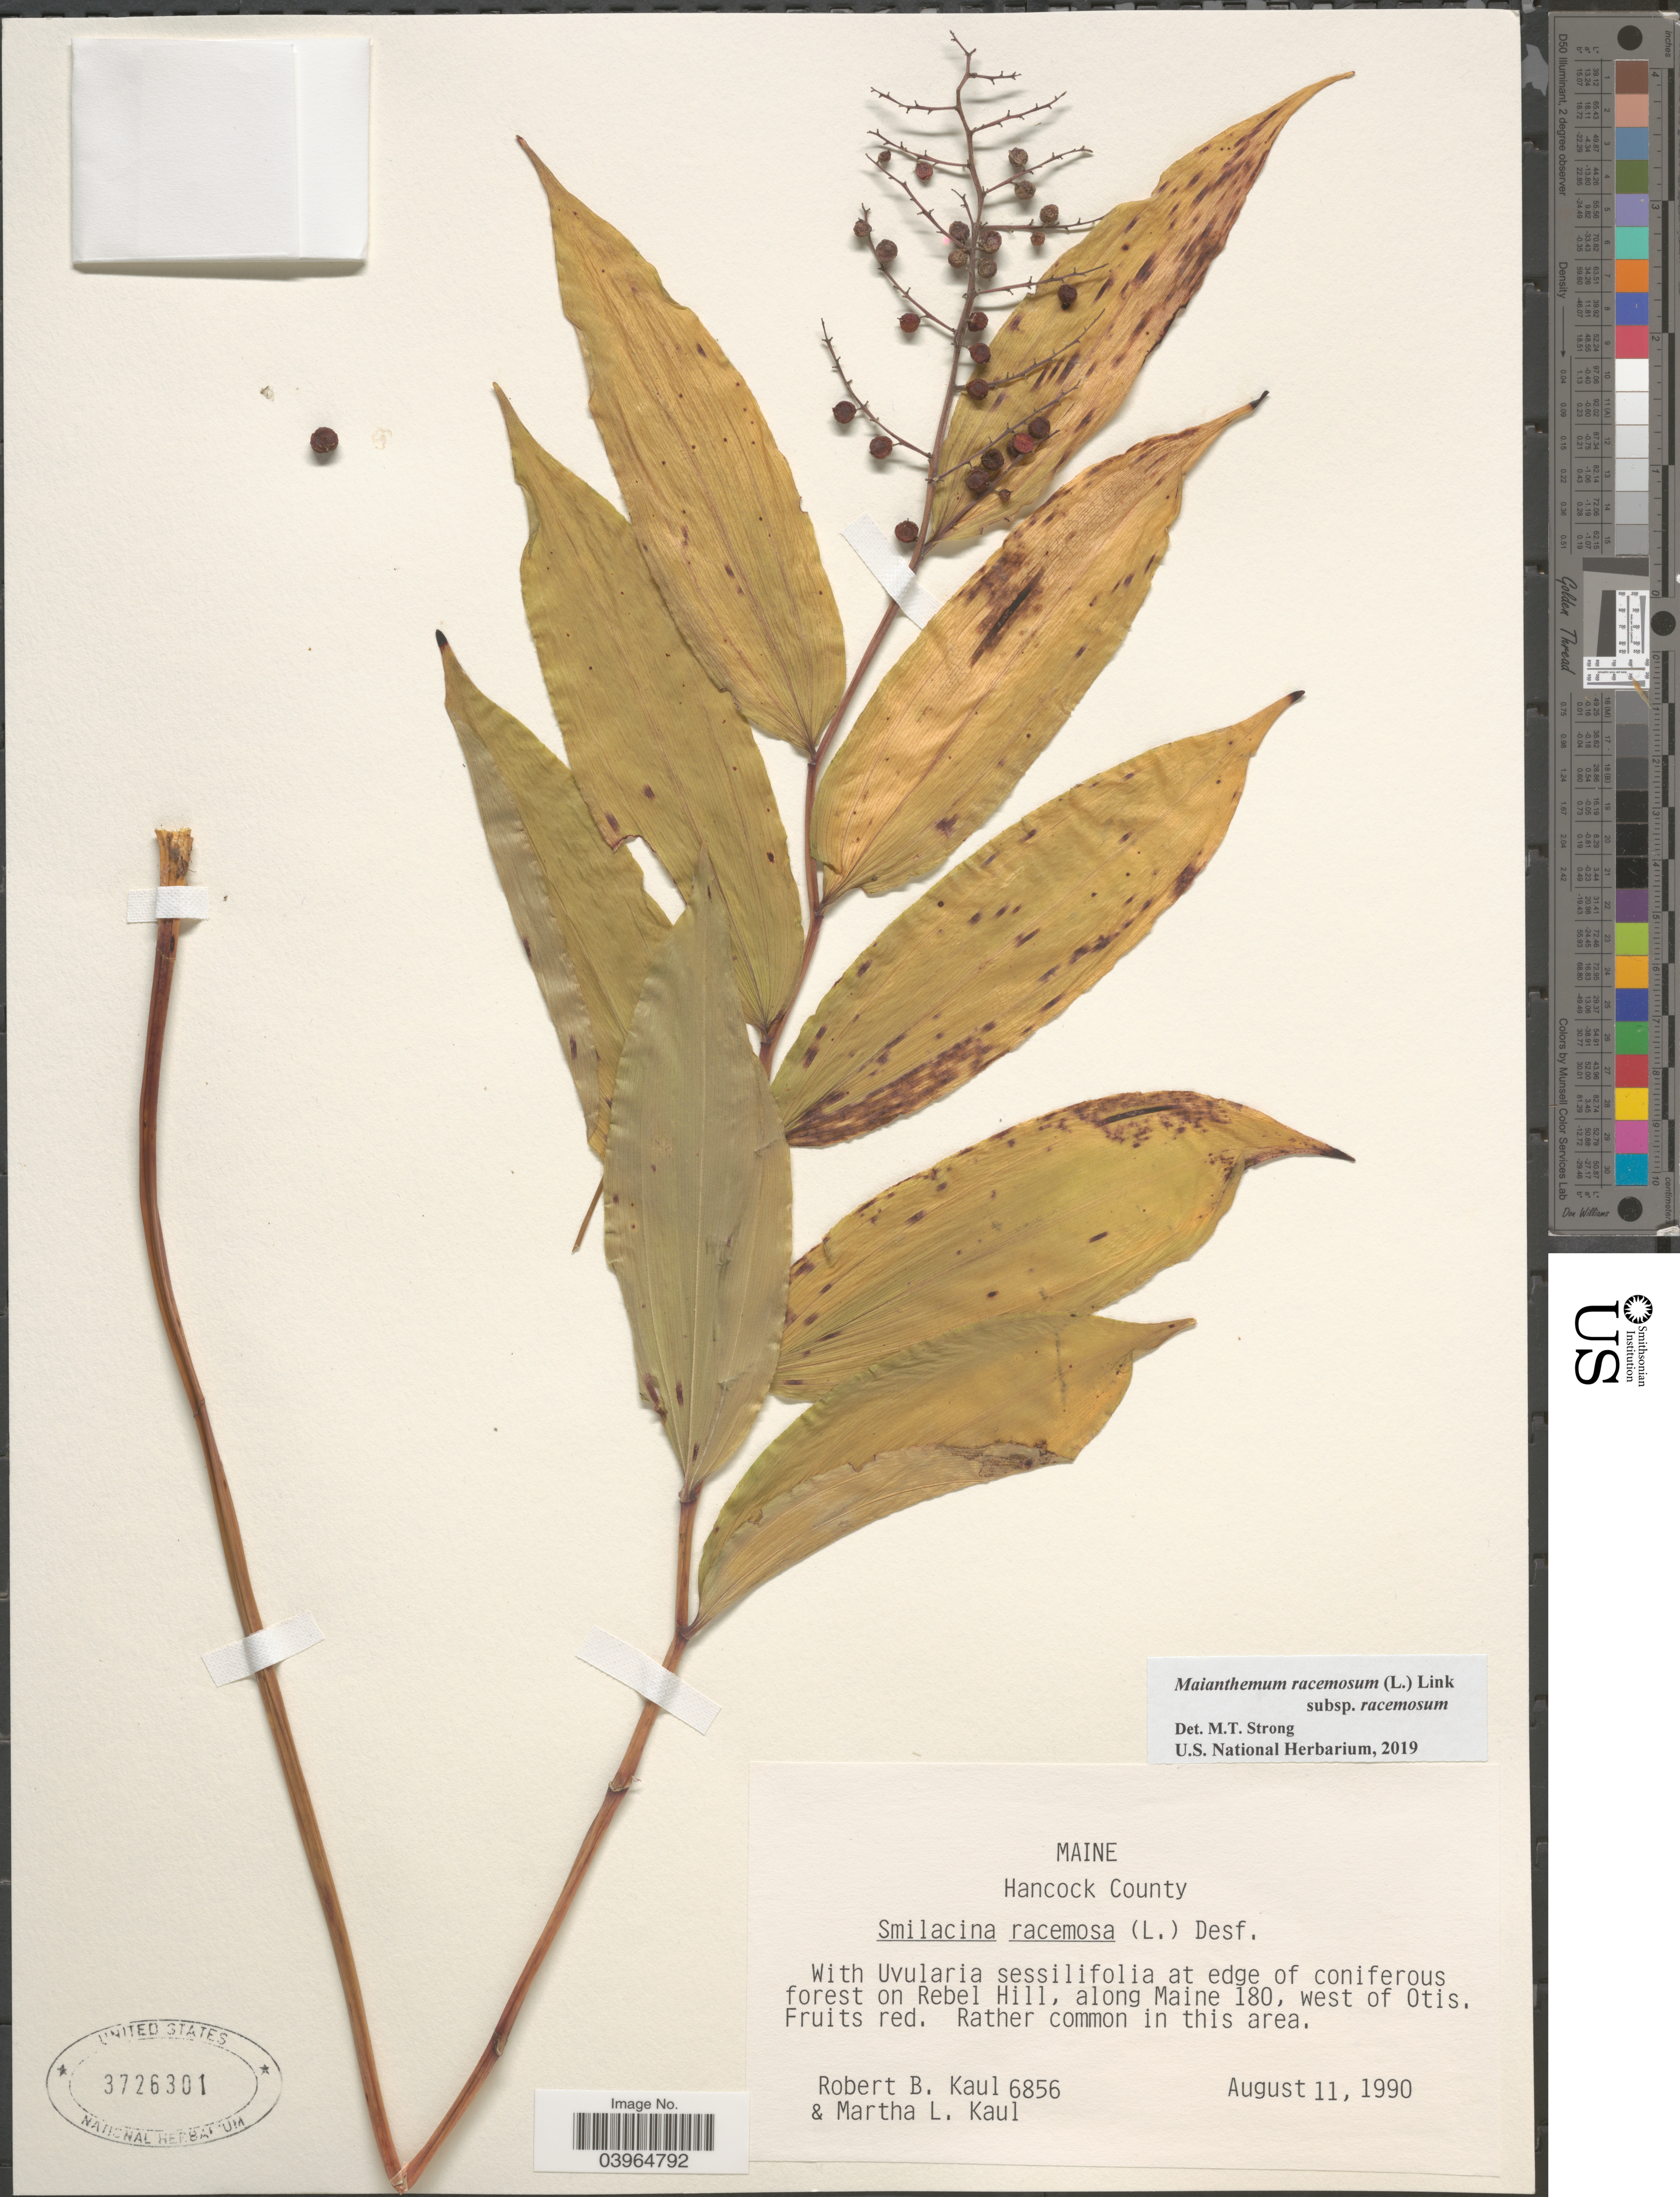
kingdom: Plantae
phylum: Tracheophyta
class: Liliopsida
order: Asparagales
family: Asparagaceae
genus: Maianthemum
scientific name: Maianthemum racemosum subsp. racemosum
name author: (L.) Link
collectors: R. Kaul & M. Kaul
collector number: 6856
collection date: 1990-08-11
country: United States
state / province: Maine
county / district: Hancock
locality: On Rebel Hill, along Maine 180, west of Otis.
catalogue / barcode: US 3726301